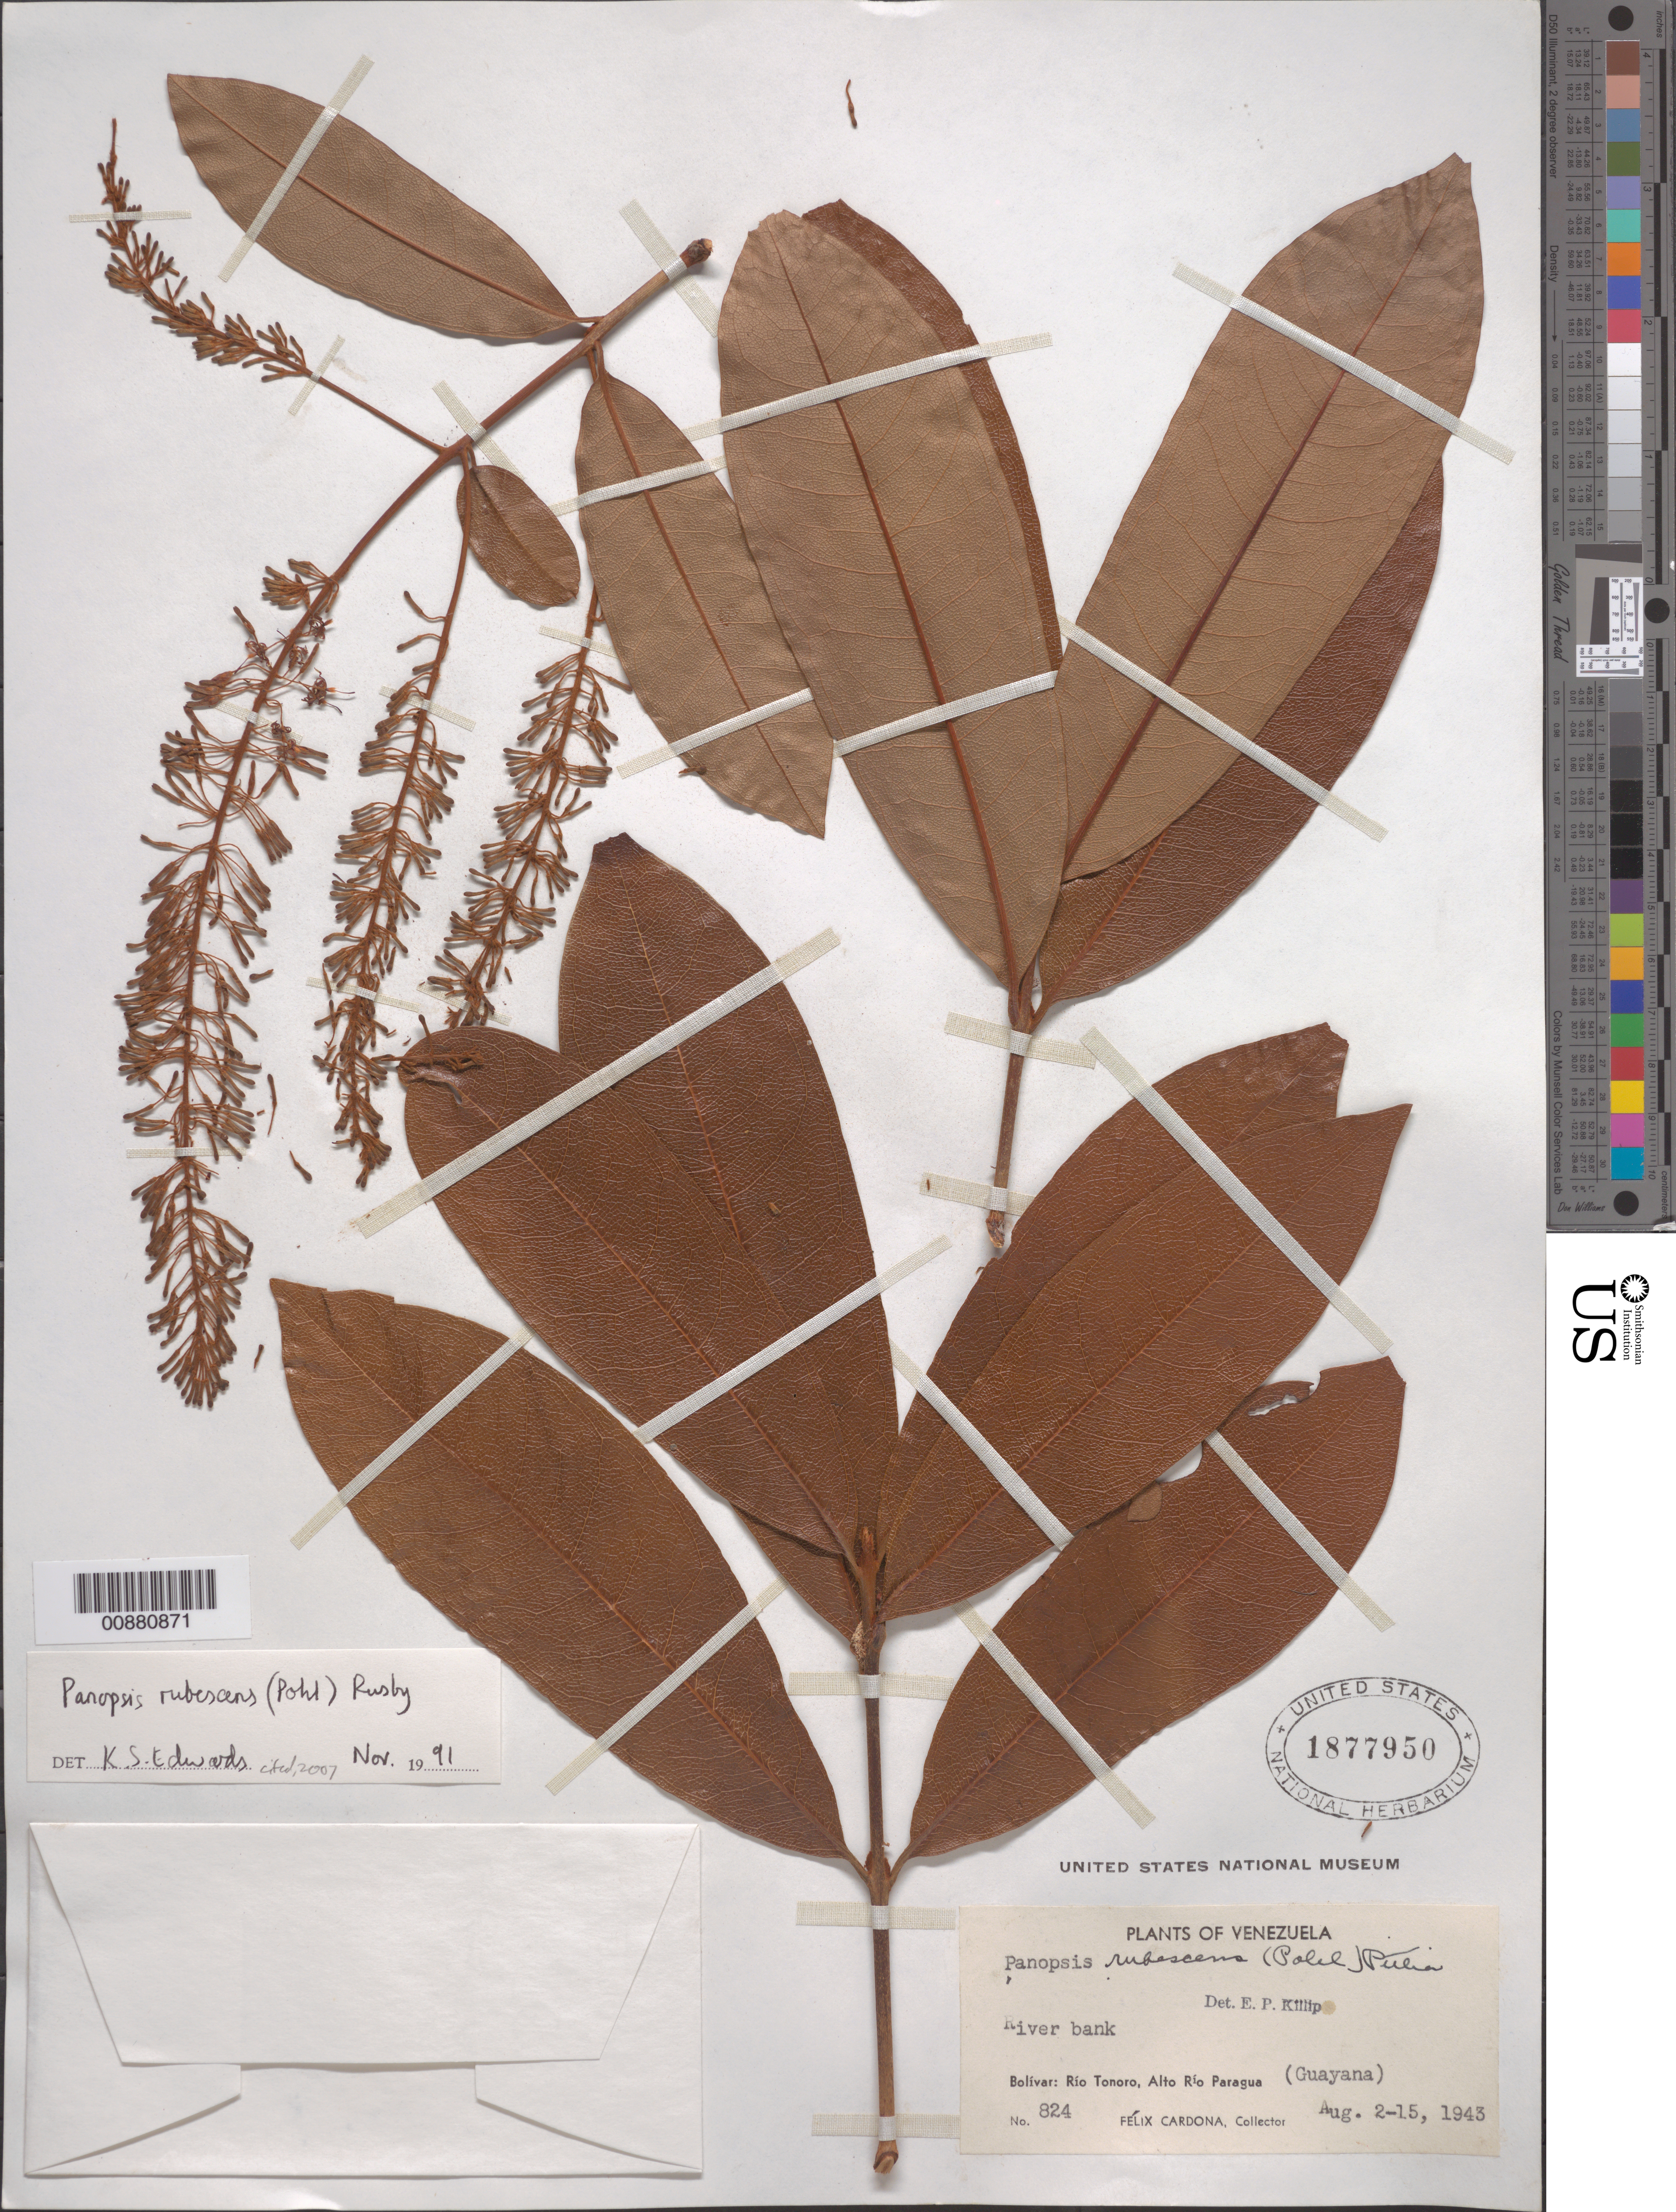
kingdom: Plantae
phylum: Tracheophyta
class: Magnoliopsida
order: Proteales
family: Proteaceae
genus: Panopsis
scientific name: Panopsis rubescens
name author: (Pohl) Pittier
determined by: Edwards, K. S.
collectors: F. Cardona Puig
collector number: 824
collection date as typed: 2-Aug-43 to 15-Aug-43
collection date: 1943-08-02/1943-08-15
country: Venezuela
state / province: Bolívar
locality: Alto Río Paragua, Río Tonoro (Guayana)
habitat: Riverbank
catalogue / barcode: US 1877950